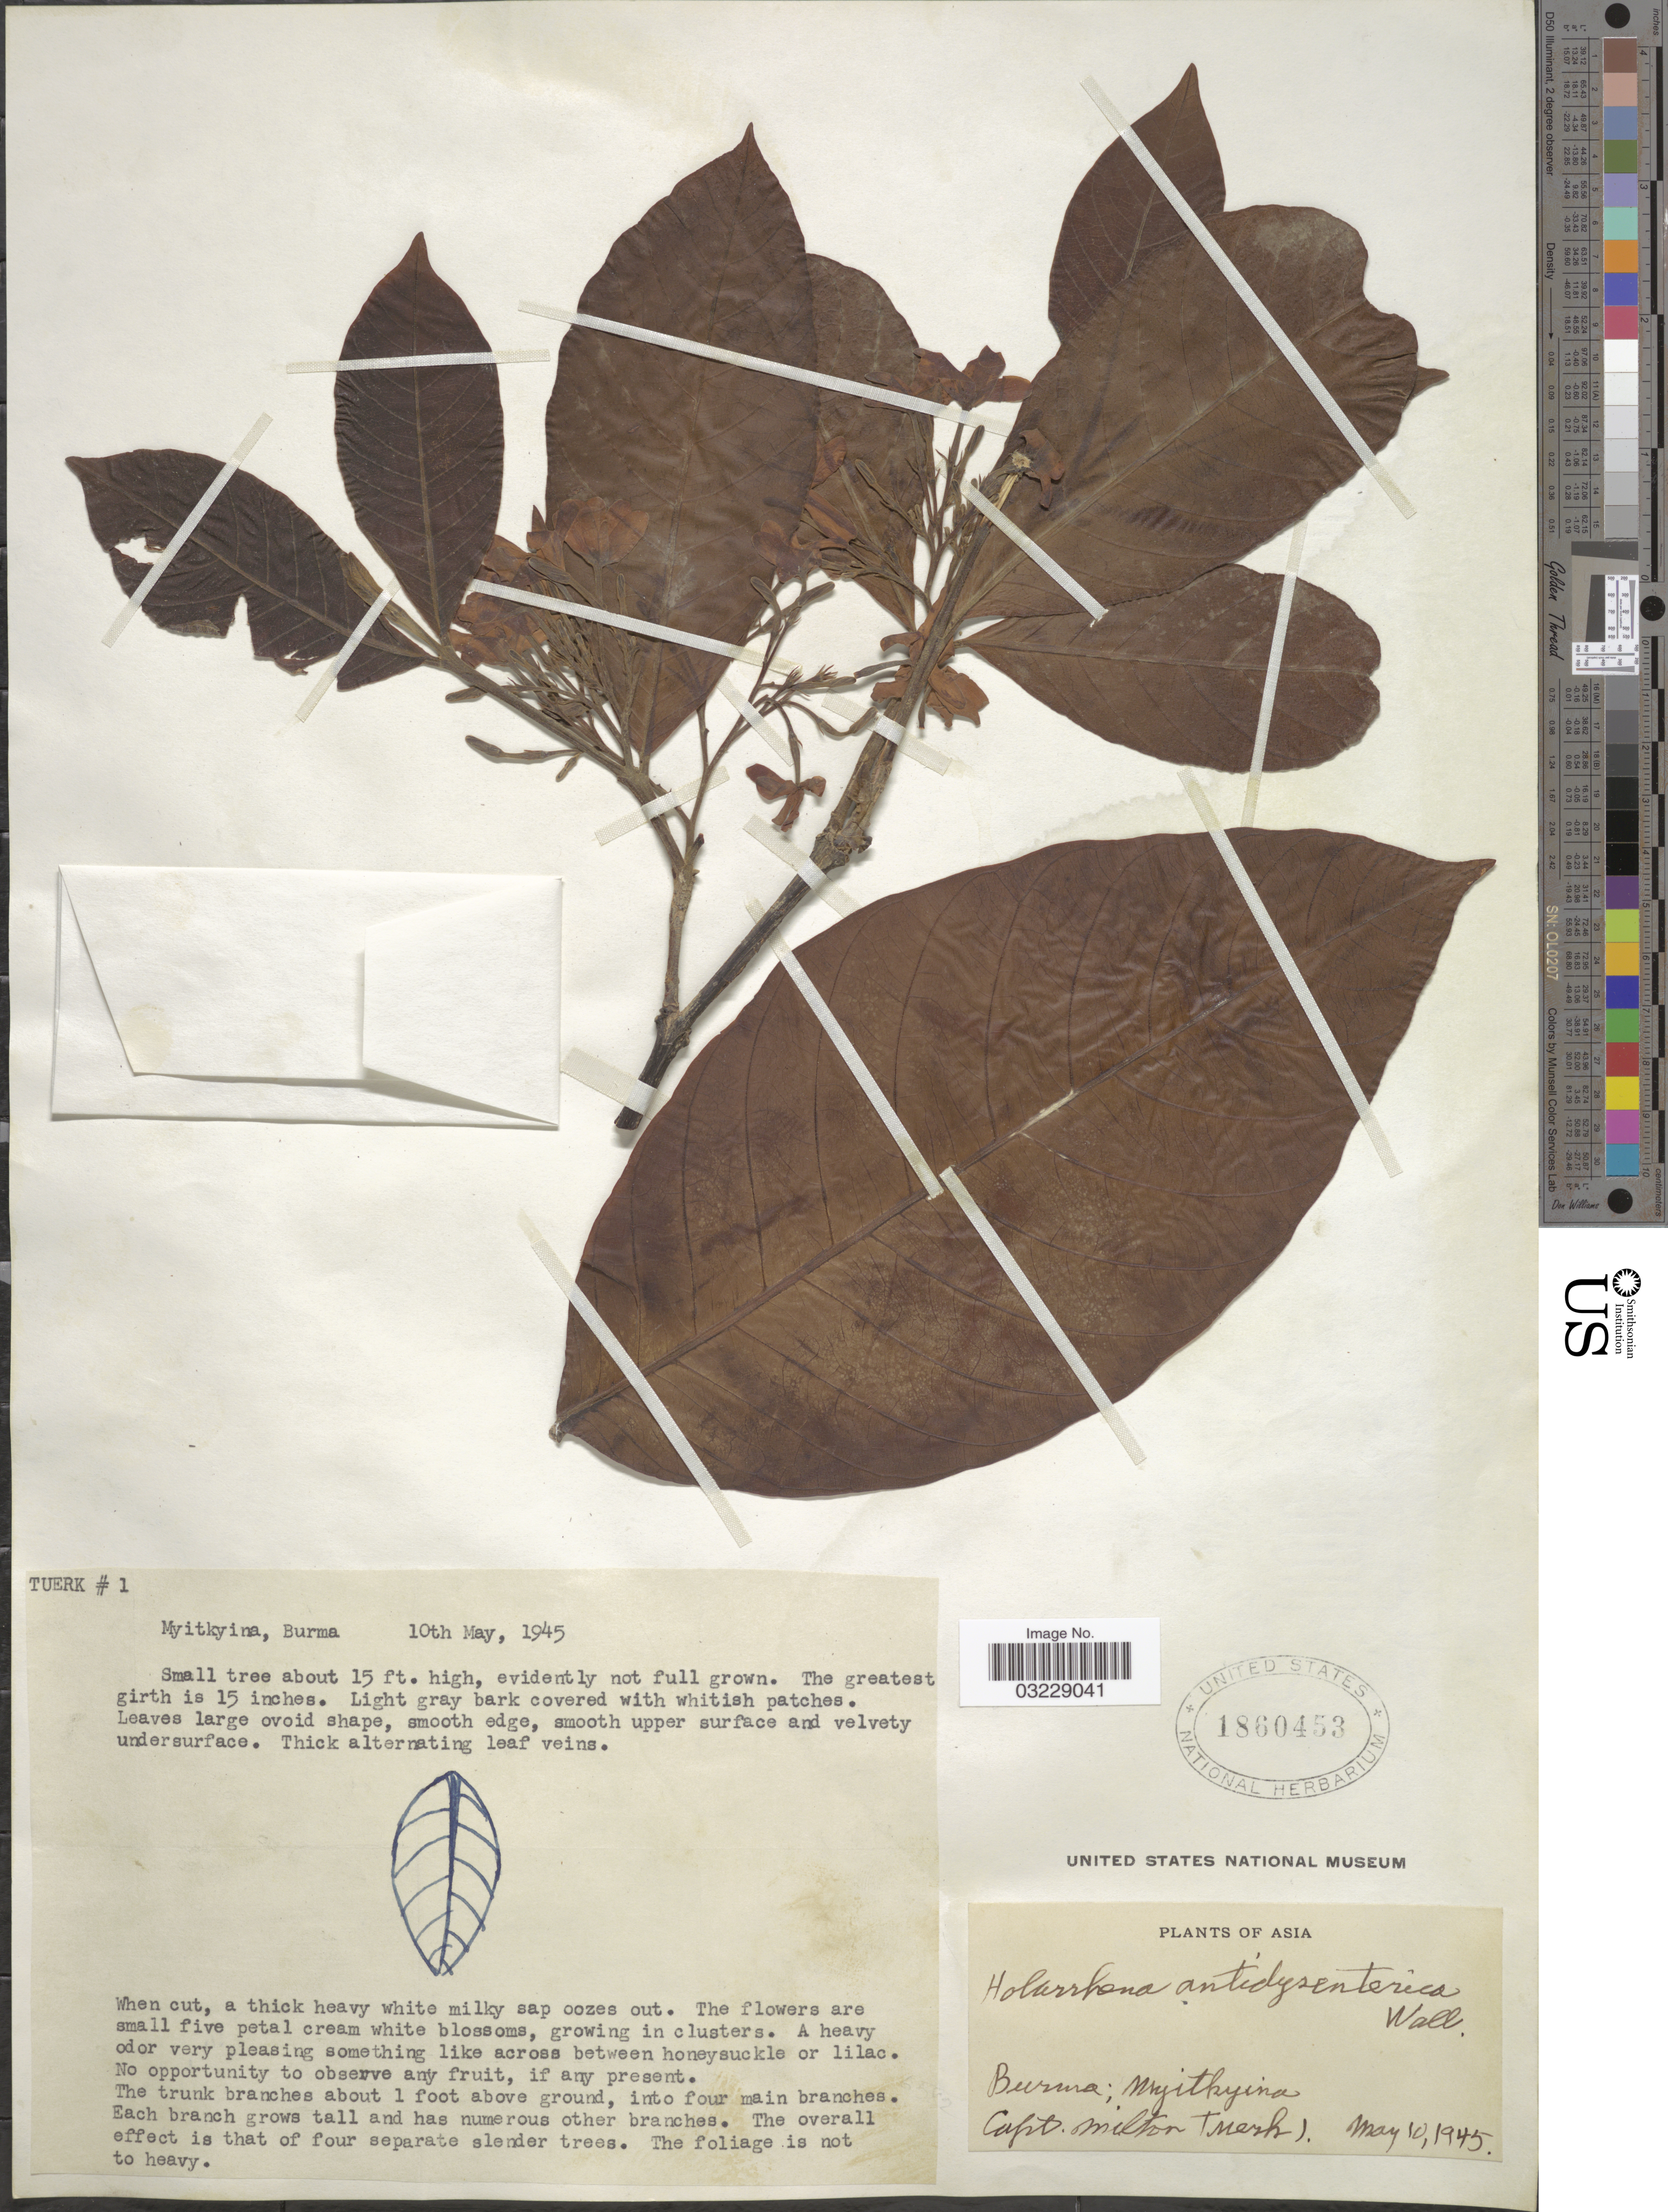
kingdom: Plantae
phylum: Tracheophyta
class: Magnoliopsida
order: Gentianales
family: Apocynaceae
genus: Holarrhena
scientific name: Holarrhena pubescens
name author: (Buch.-Ham.) Wall. ex G. Don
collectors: M. Tuerk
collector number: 1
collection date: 1945-05-10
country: Myanmar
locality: Myitkyina. Asia.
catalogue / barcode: US 1860453